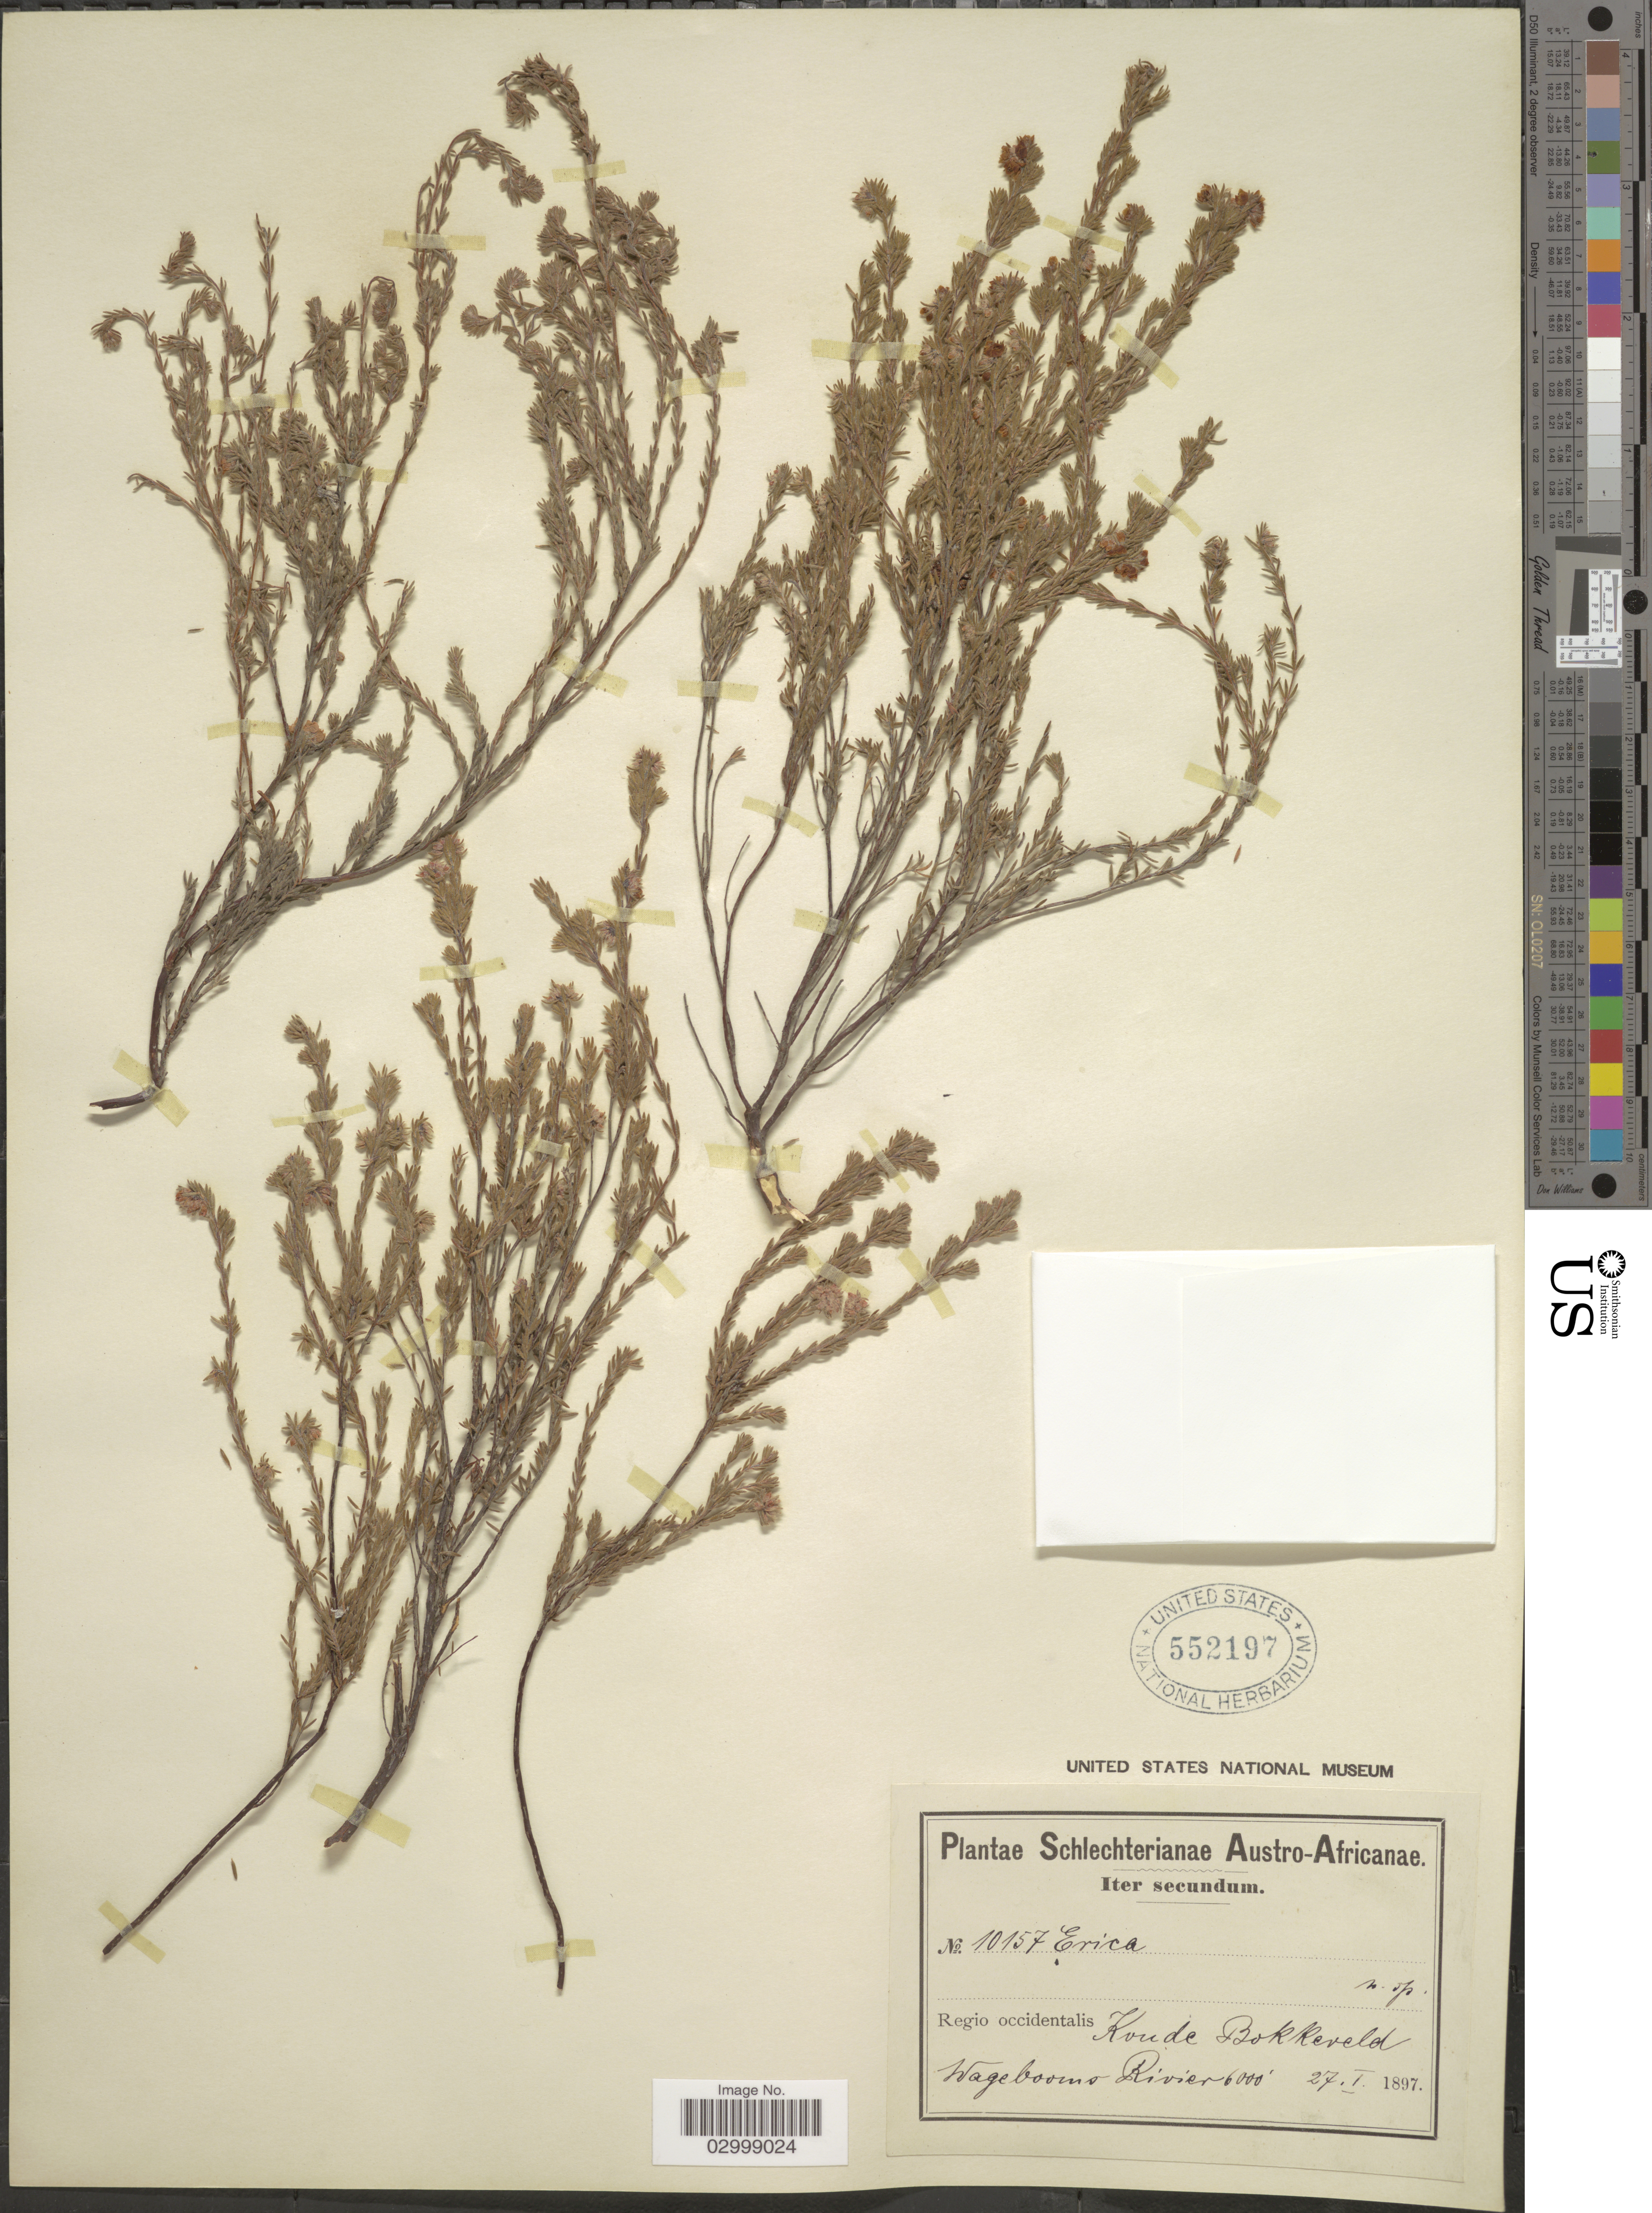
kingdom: Plantae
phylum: Tracheophyta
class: Magnoliopsida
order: Ericales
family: Ericaceae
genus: Erica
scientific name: Erica sp.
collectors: Schlechter, --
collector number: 10157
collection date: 1897-01-27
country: South Africa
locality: Austro-Africanae, Regio occidentalis, Koude Bokkeveld, Wagebooms Rivier.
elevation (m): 1829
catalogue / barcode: US 552197